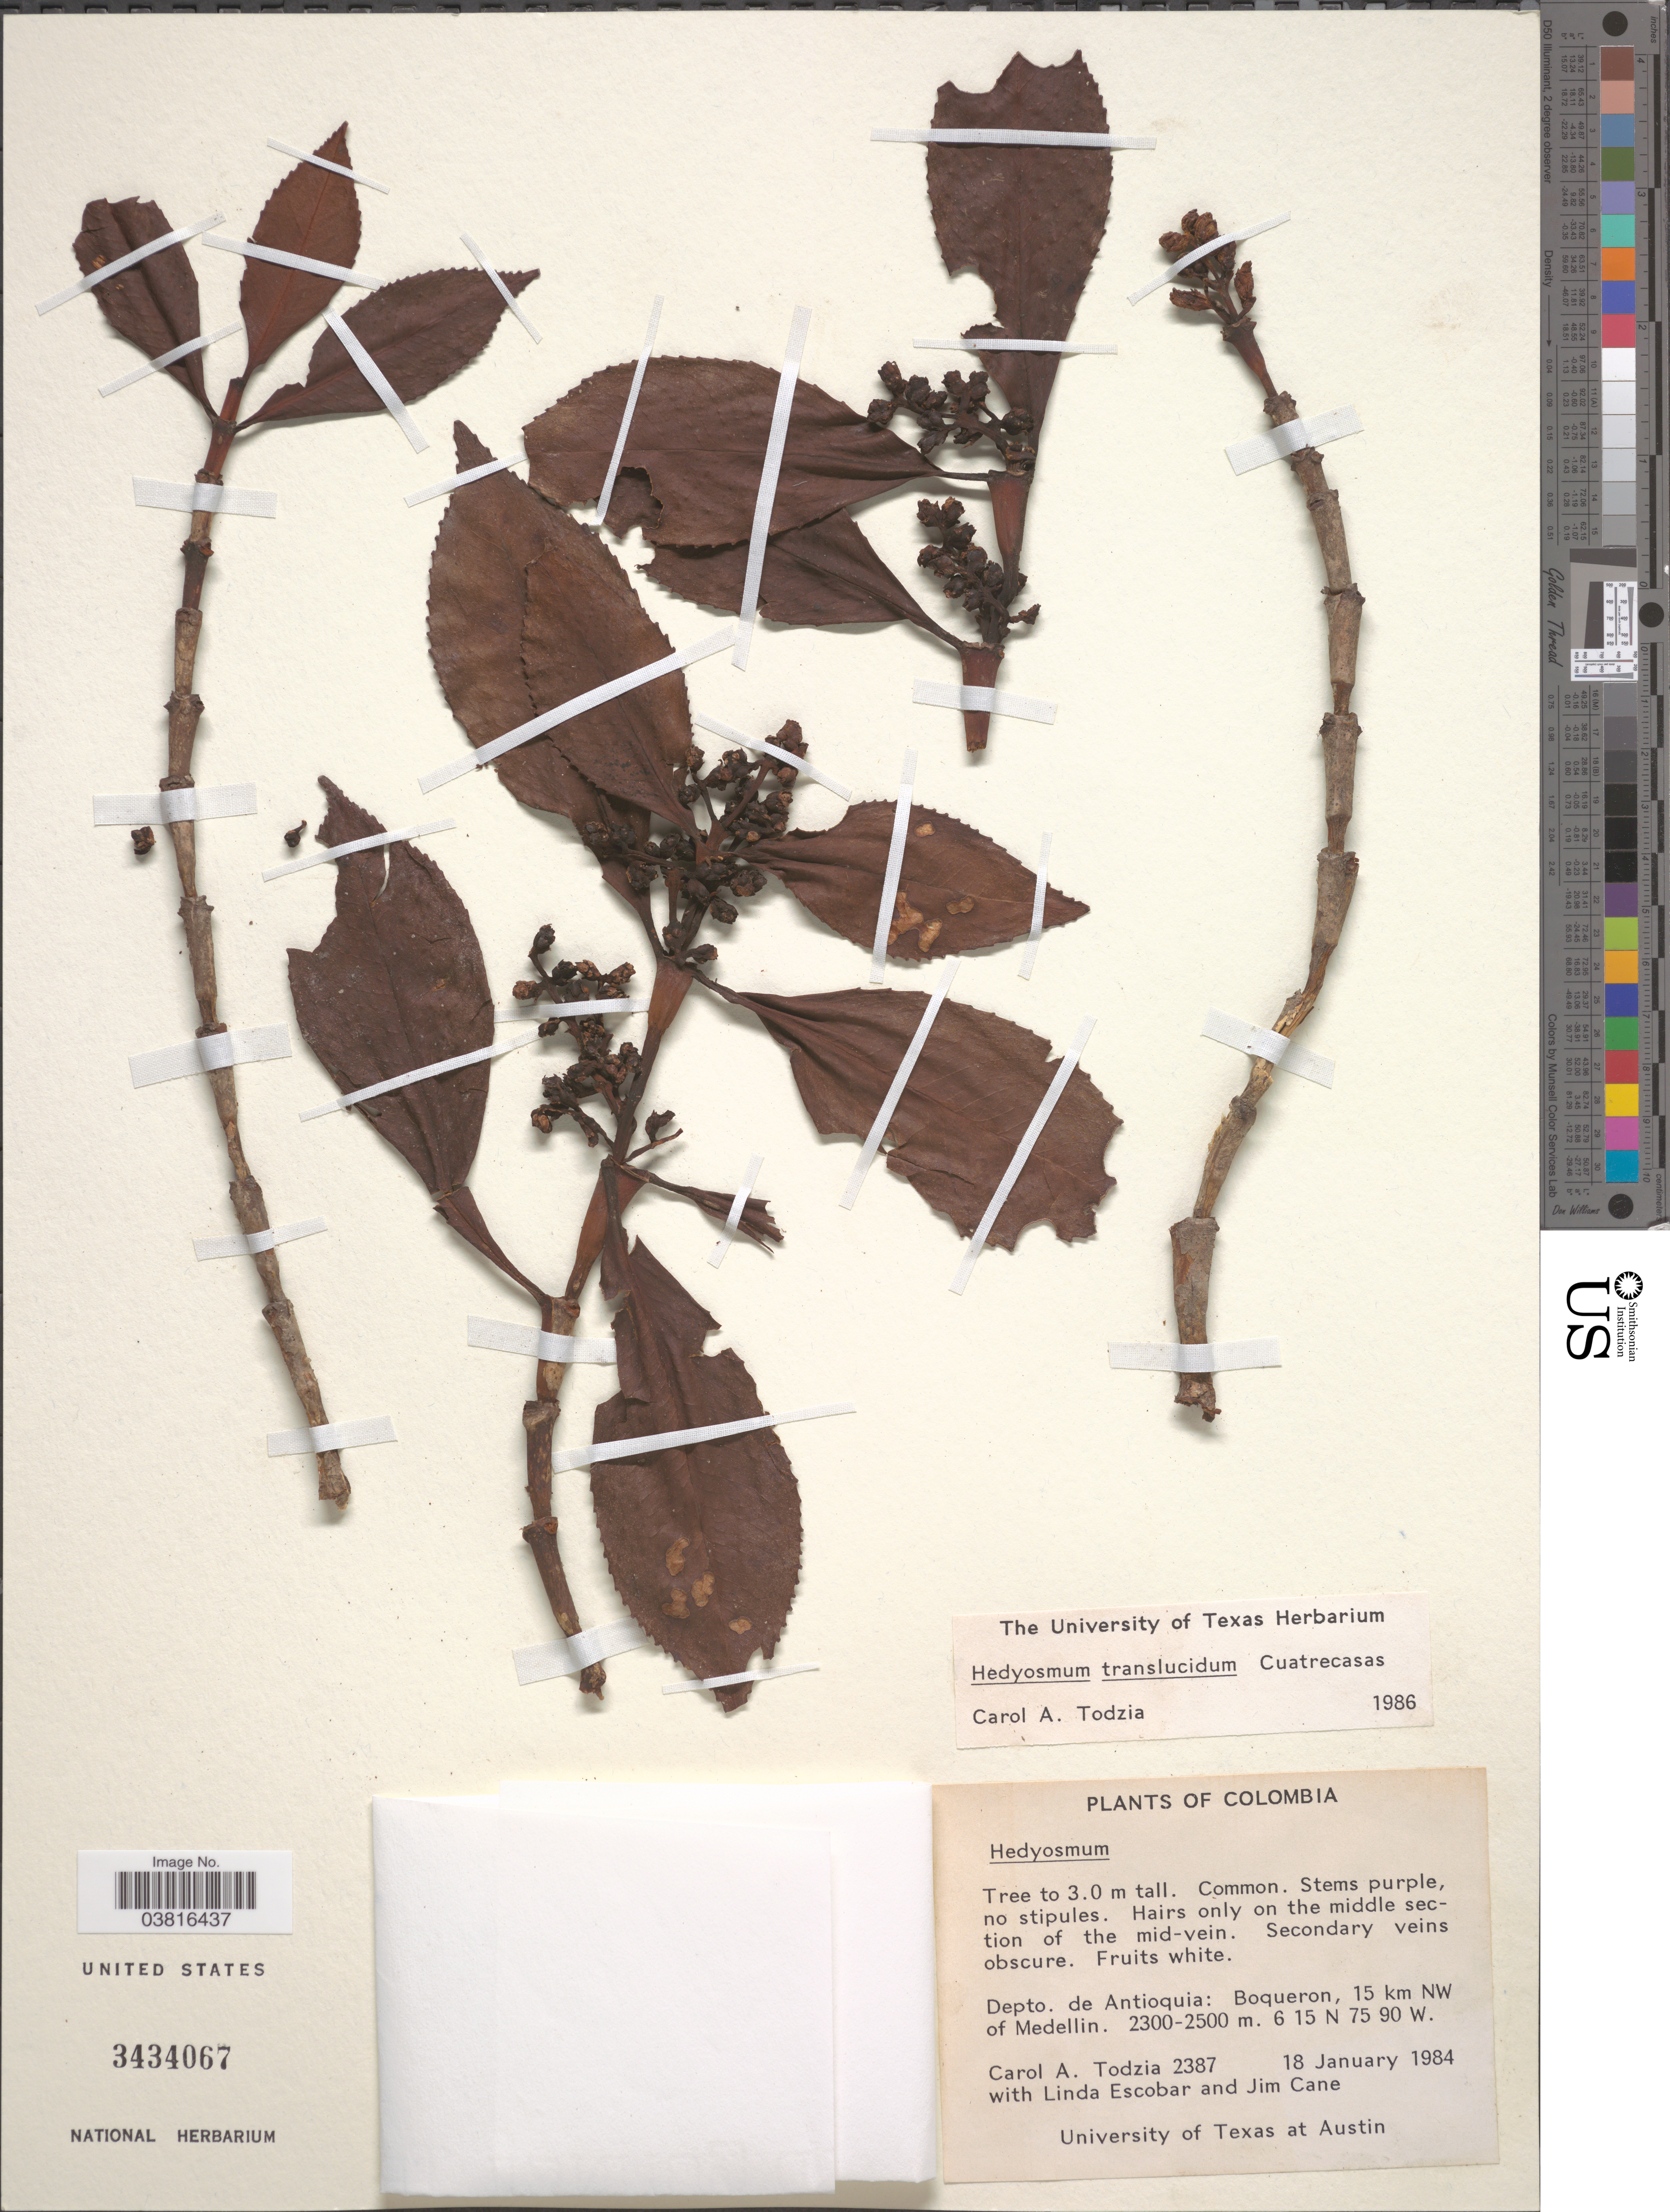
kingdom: Plantae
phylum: Tracheophyta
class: Magnoliopsida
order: Chloranthales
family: Chloranthaceae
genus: Hedyosmum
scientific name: Hedyosmum translucidum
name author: Cuatrec.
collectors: C. A. Todzia, L. K. de Escobar & J. Cane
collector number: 2387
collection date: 1984-01-18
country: Colombia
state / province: Antioquia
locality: Depto. de Antioquia: Boqueron, 15 km NW of Medellin.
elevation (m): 2300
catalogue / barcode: US 3434067